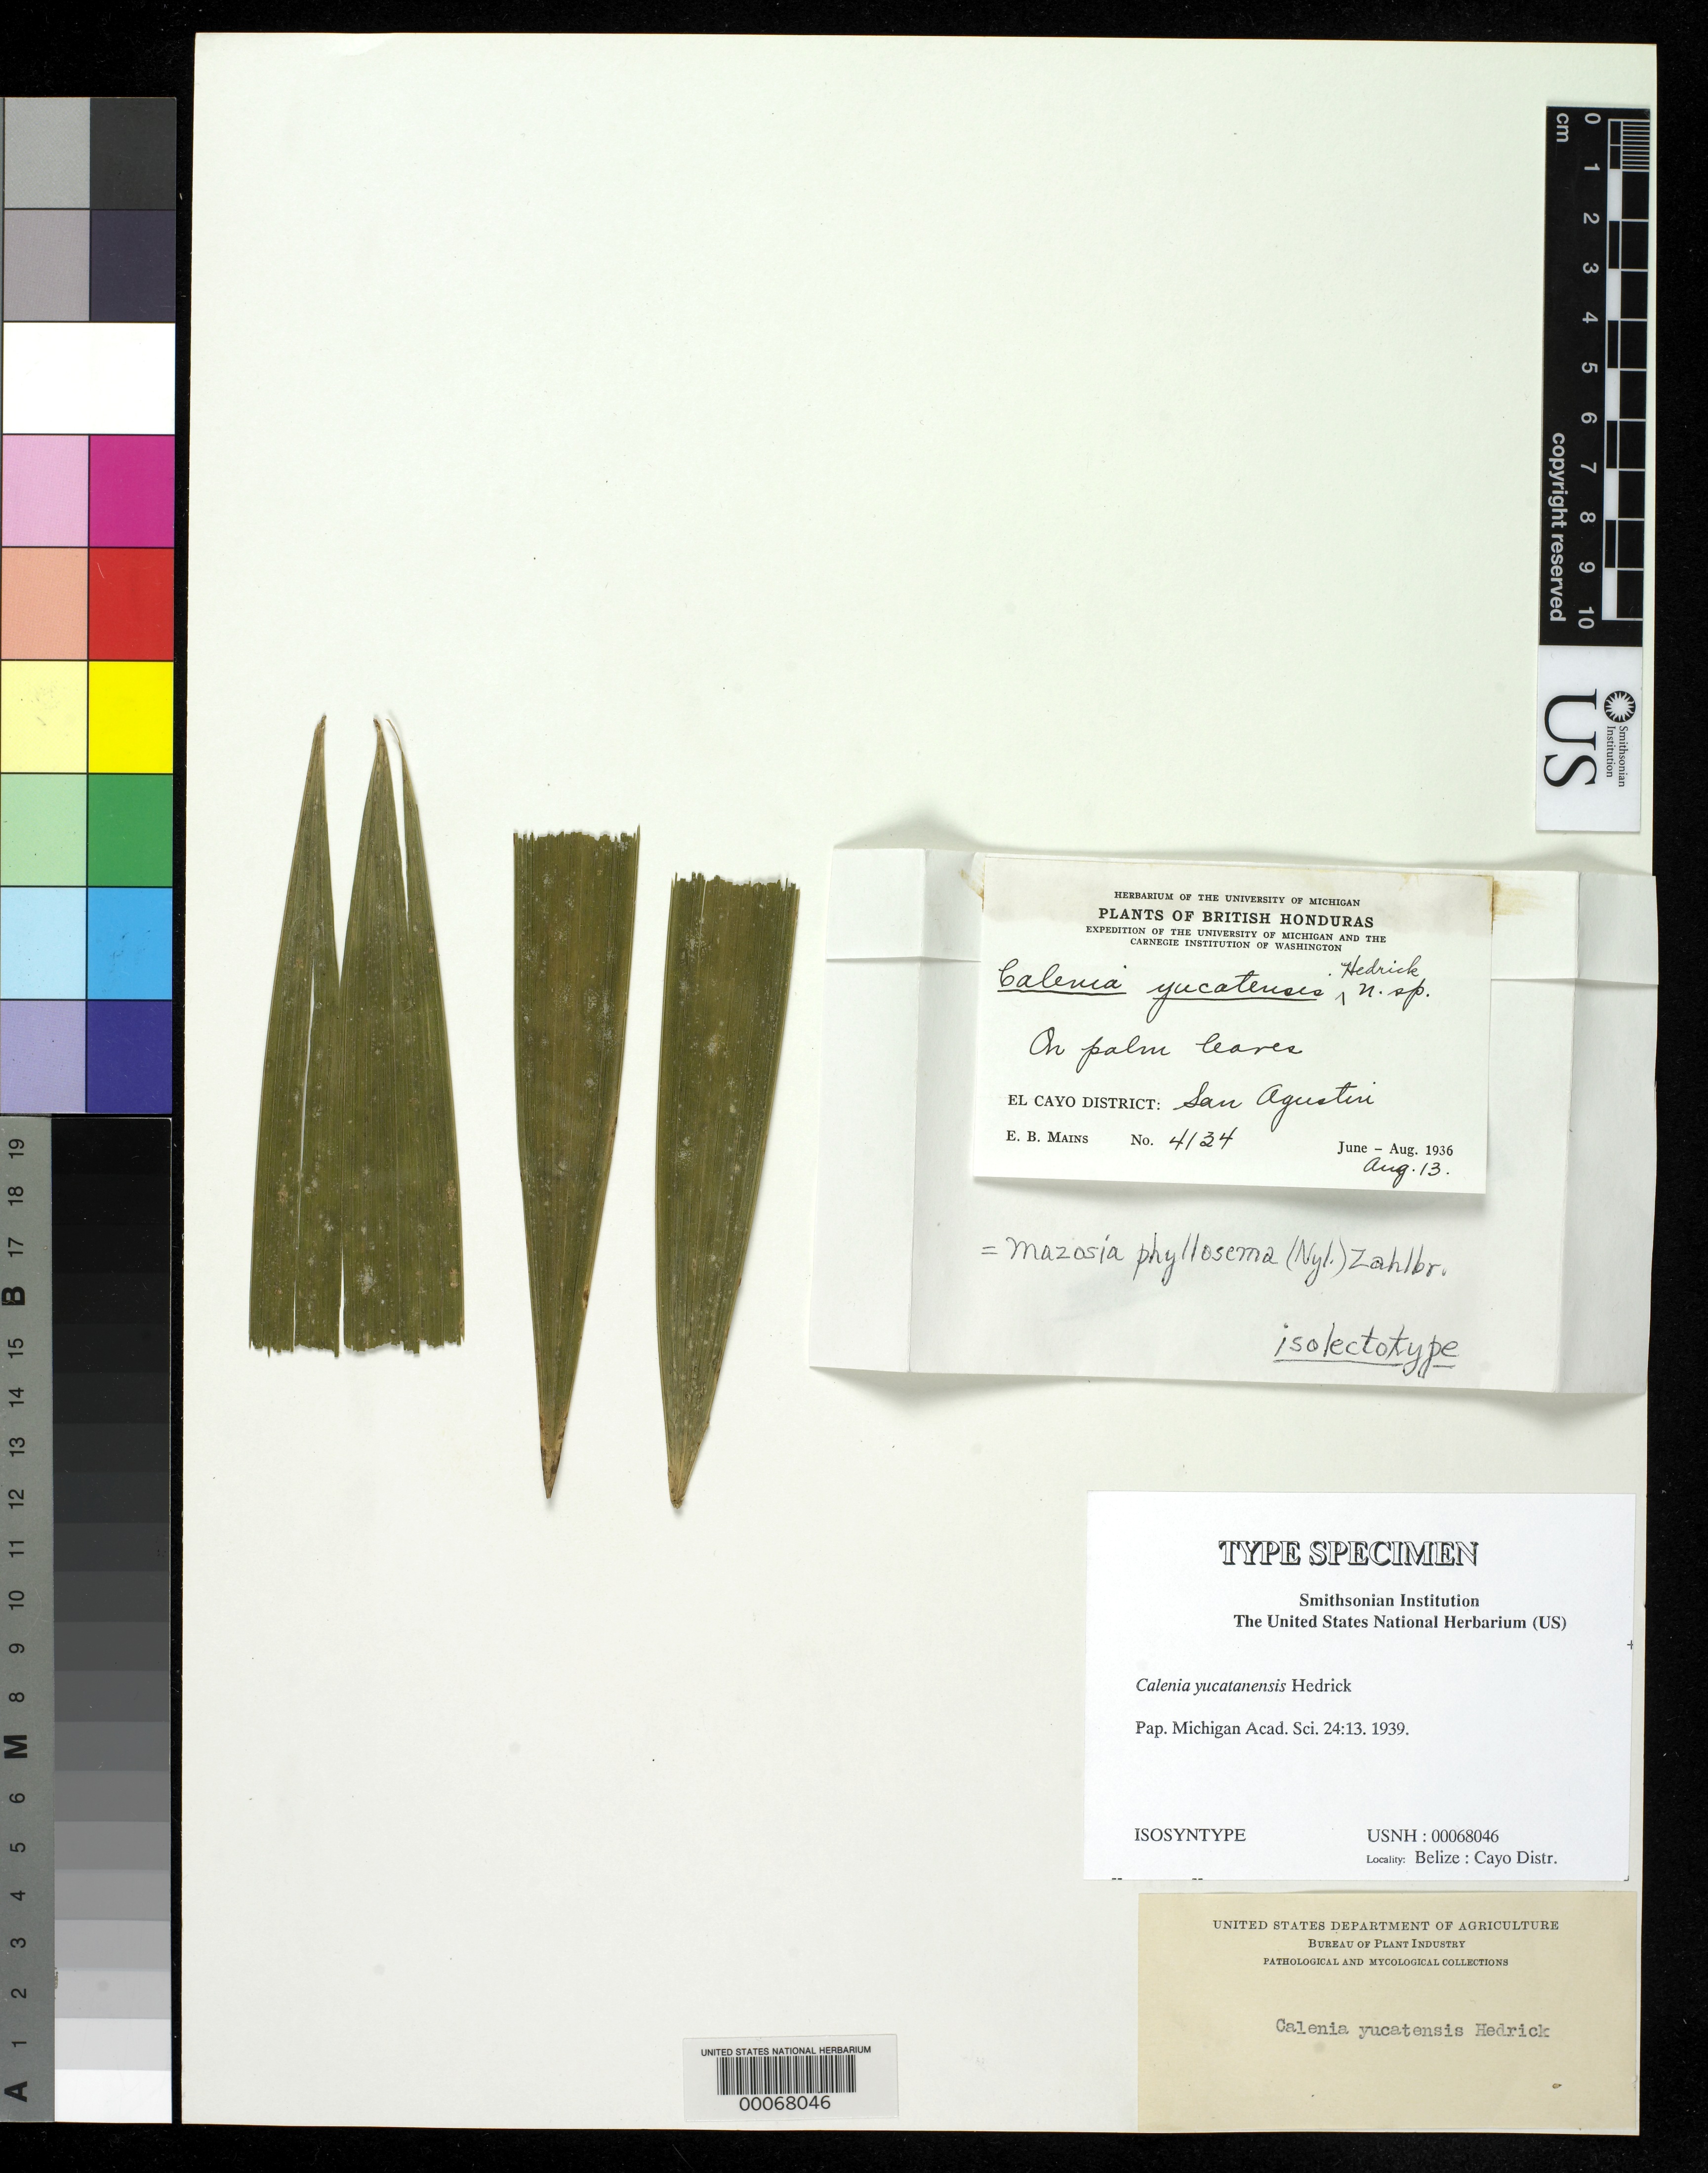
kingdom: Fungi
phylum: Ascomycota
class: Lecanoromycetes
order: Ostropales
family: Gomphillaceae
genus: Calenia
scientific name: Calenia yucatanensis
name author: J.Hedrick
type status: Isosyntype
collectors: E. Mains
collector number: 4134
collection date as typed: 13 Aug 1936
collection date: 1936-08-13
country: Belize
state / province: Cayo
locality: San Augustin